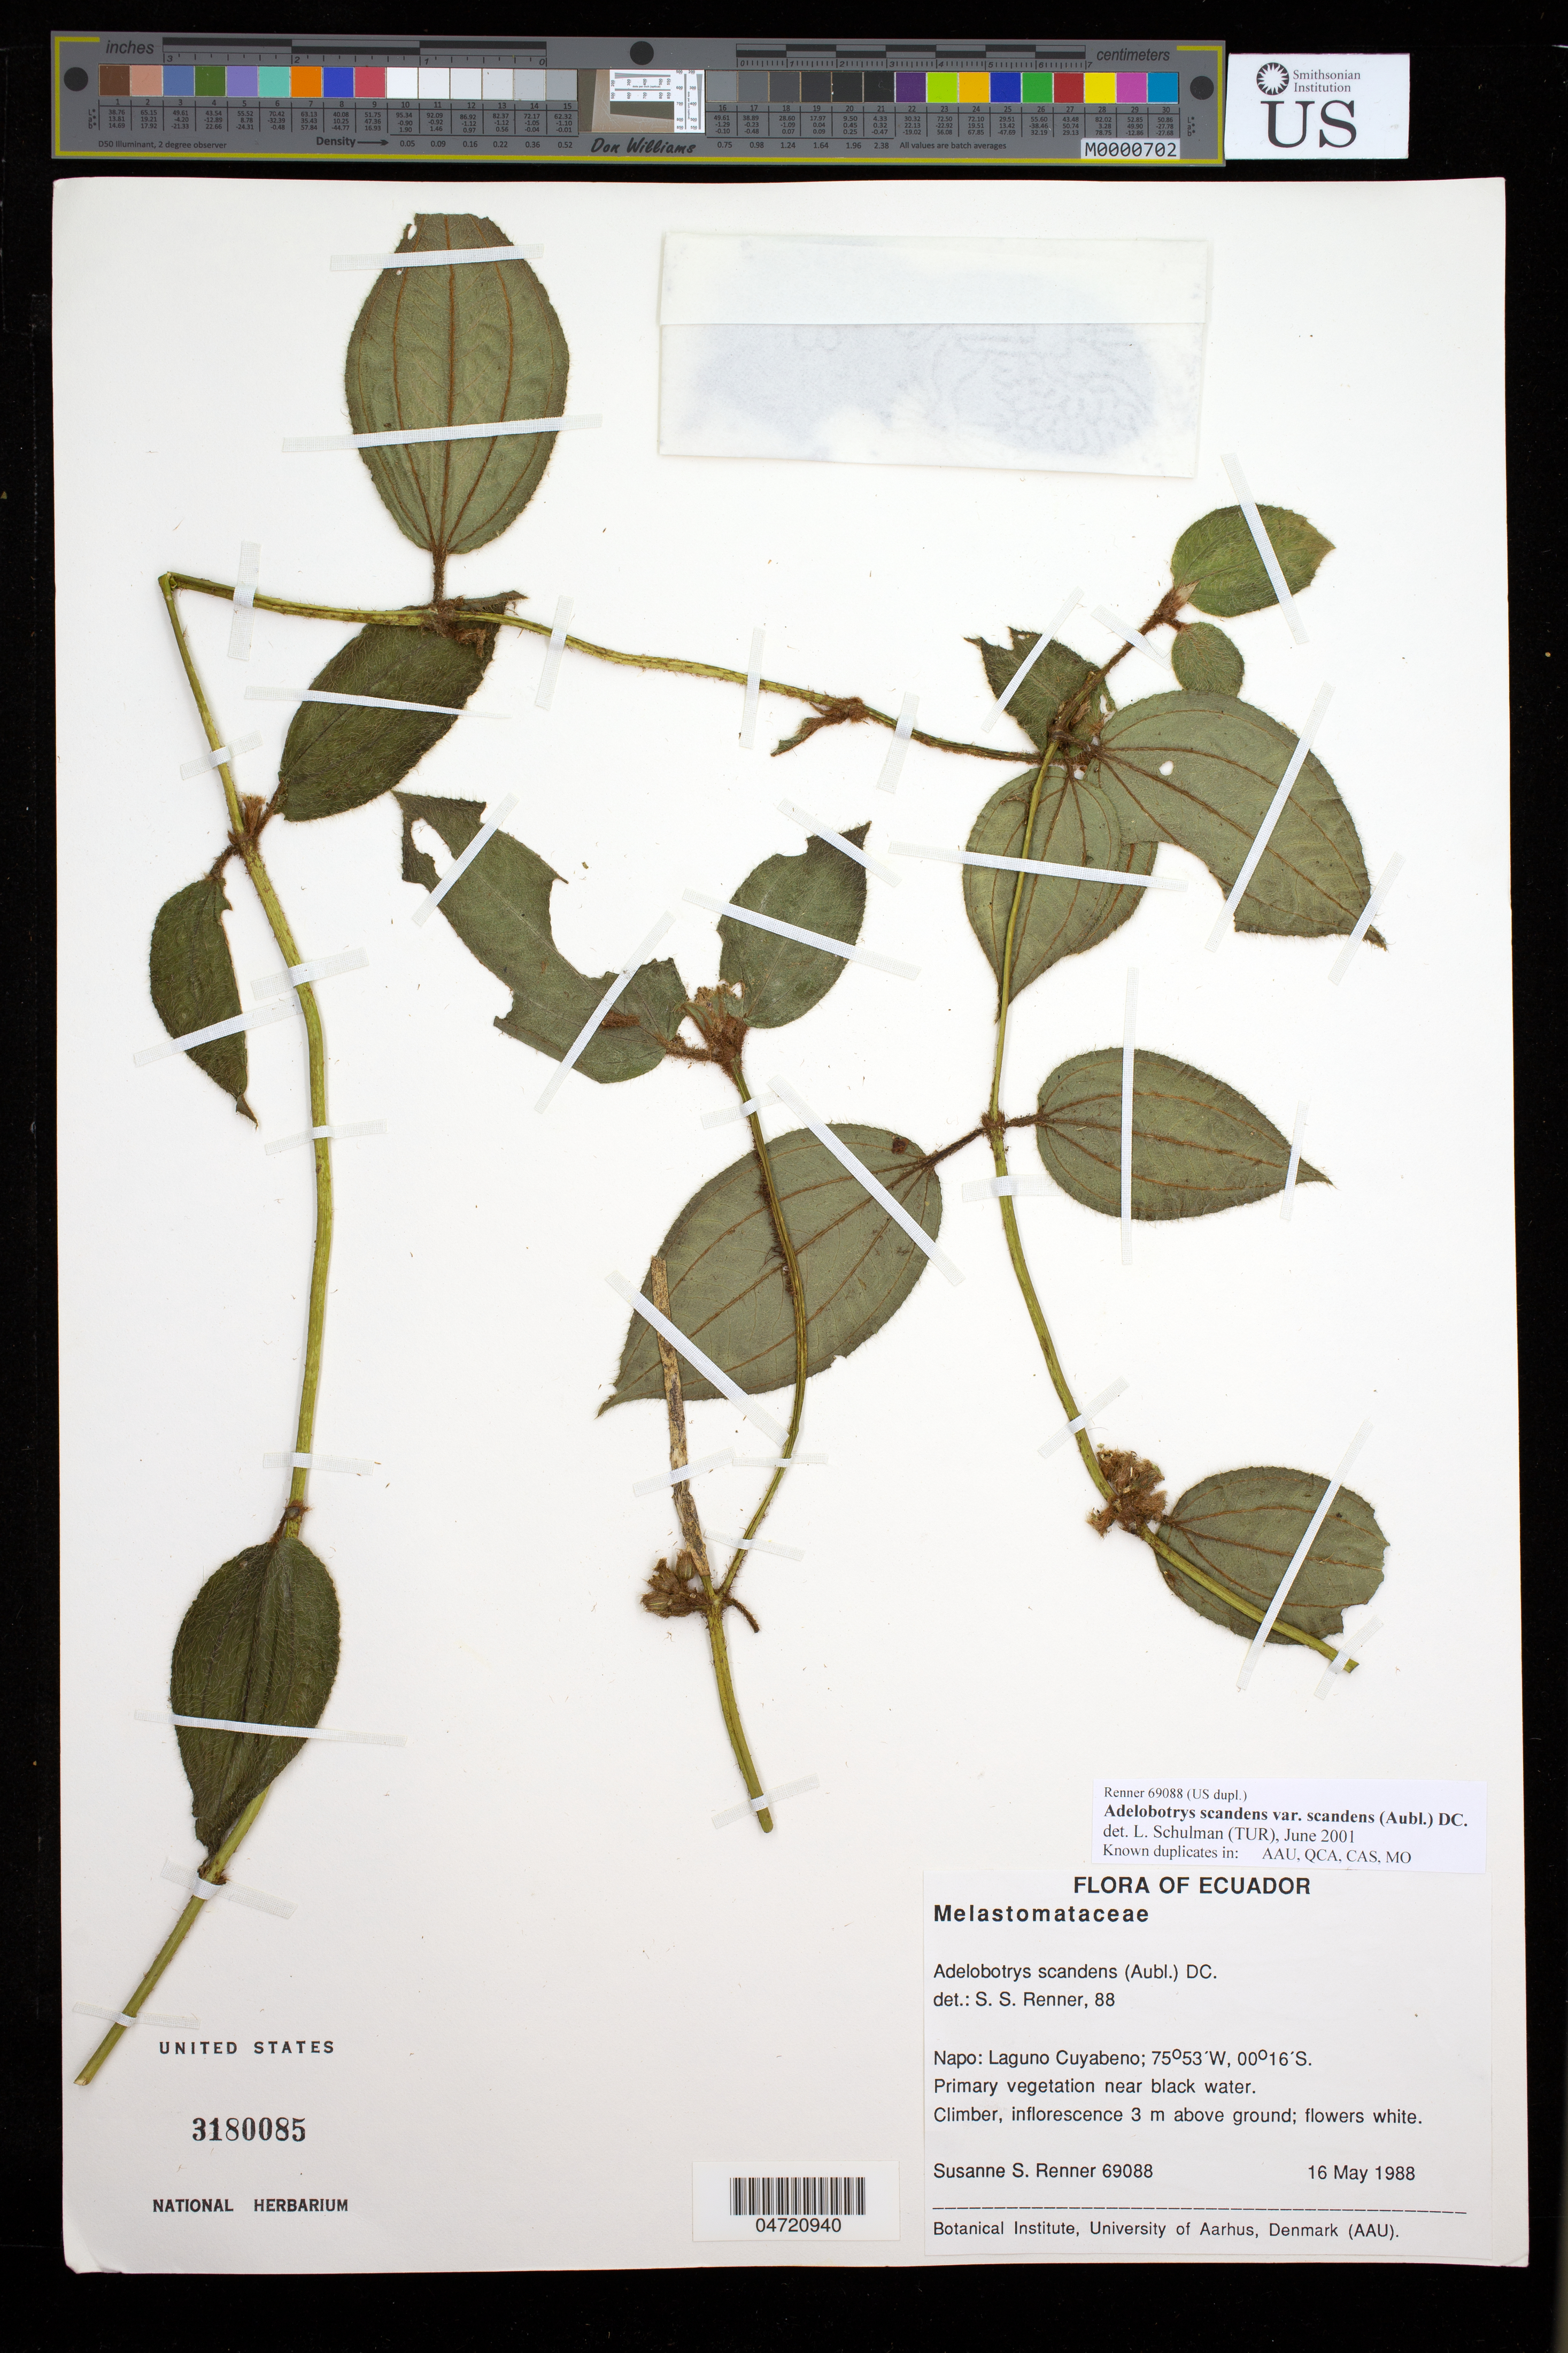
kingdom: Plantae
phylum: Tracheophyta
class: Magnoliopsida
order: Myrtales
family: Melastomataceae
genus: Adelobotrys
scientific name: Adelobotrys scandens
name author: (Aubl.) DC.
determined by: Schulman, Leif, (TUR), University of Turku (FINLAND)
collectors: S. S. Renner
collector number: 69088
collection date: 1988-05-16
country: Ecuador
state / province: Napo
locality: Laguno Cuyabeno.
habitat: Primary vegetation near black water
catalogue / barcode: US 3180085